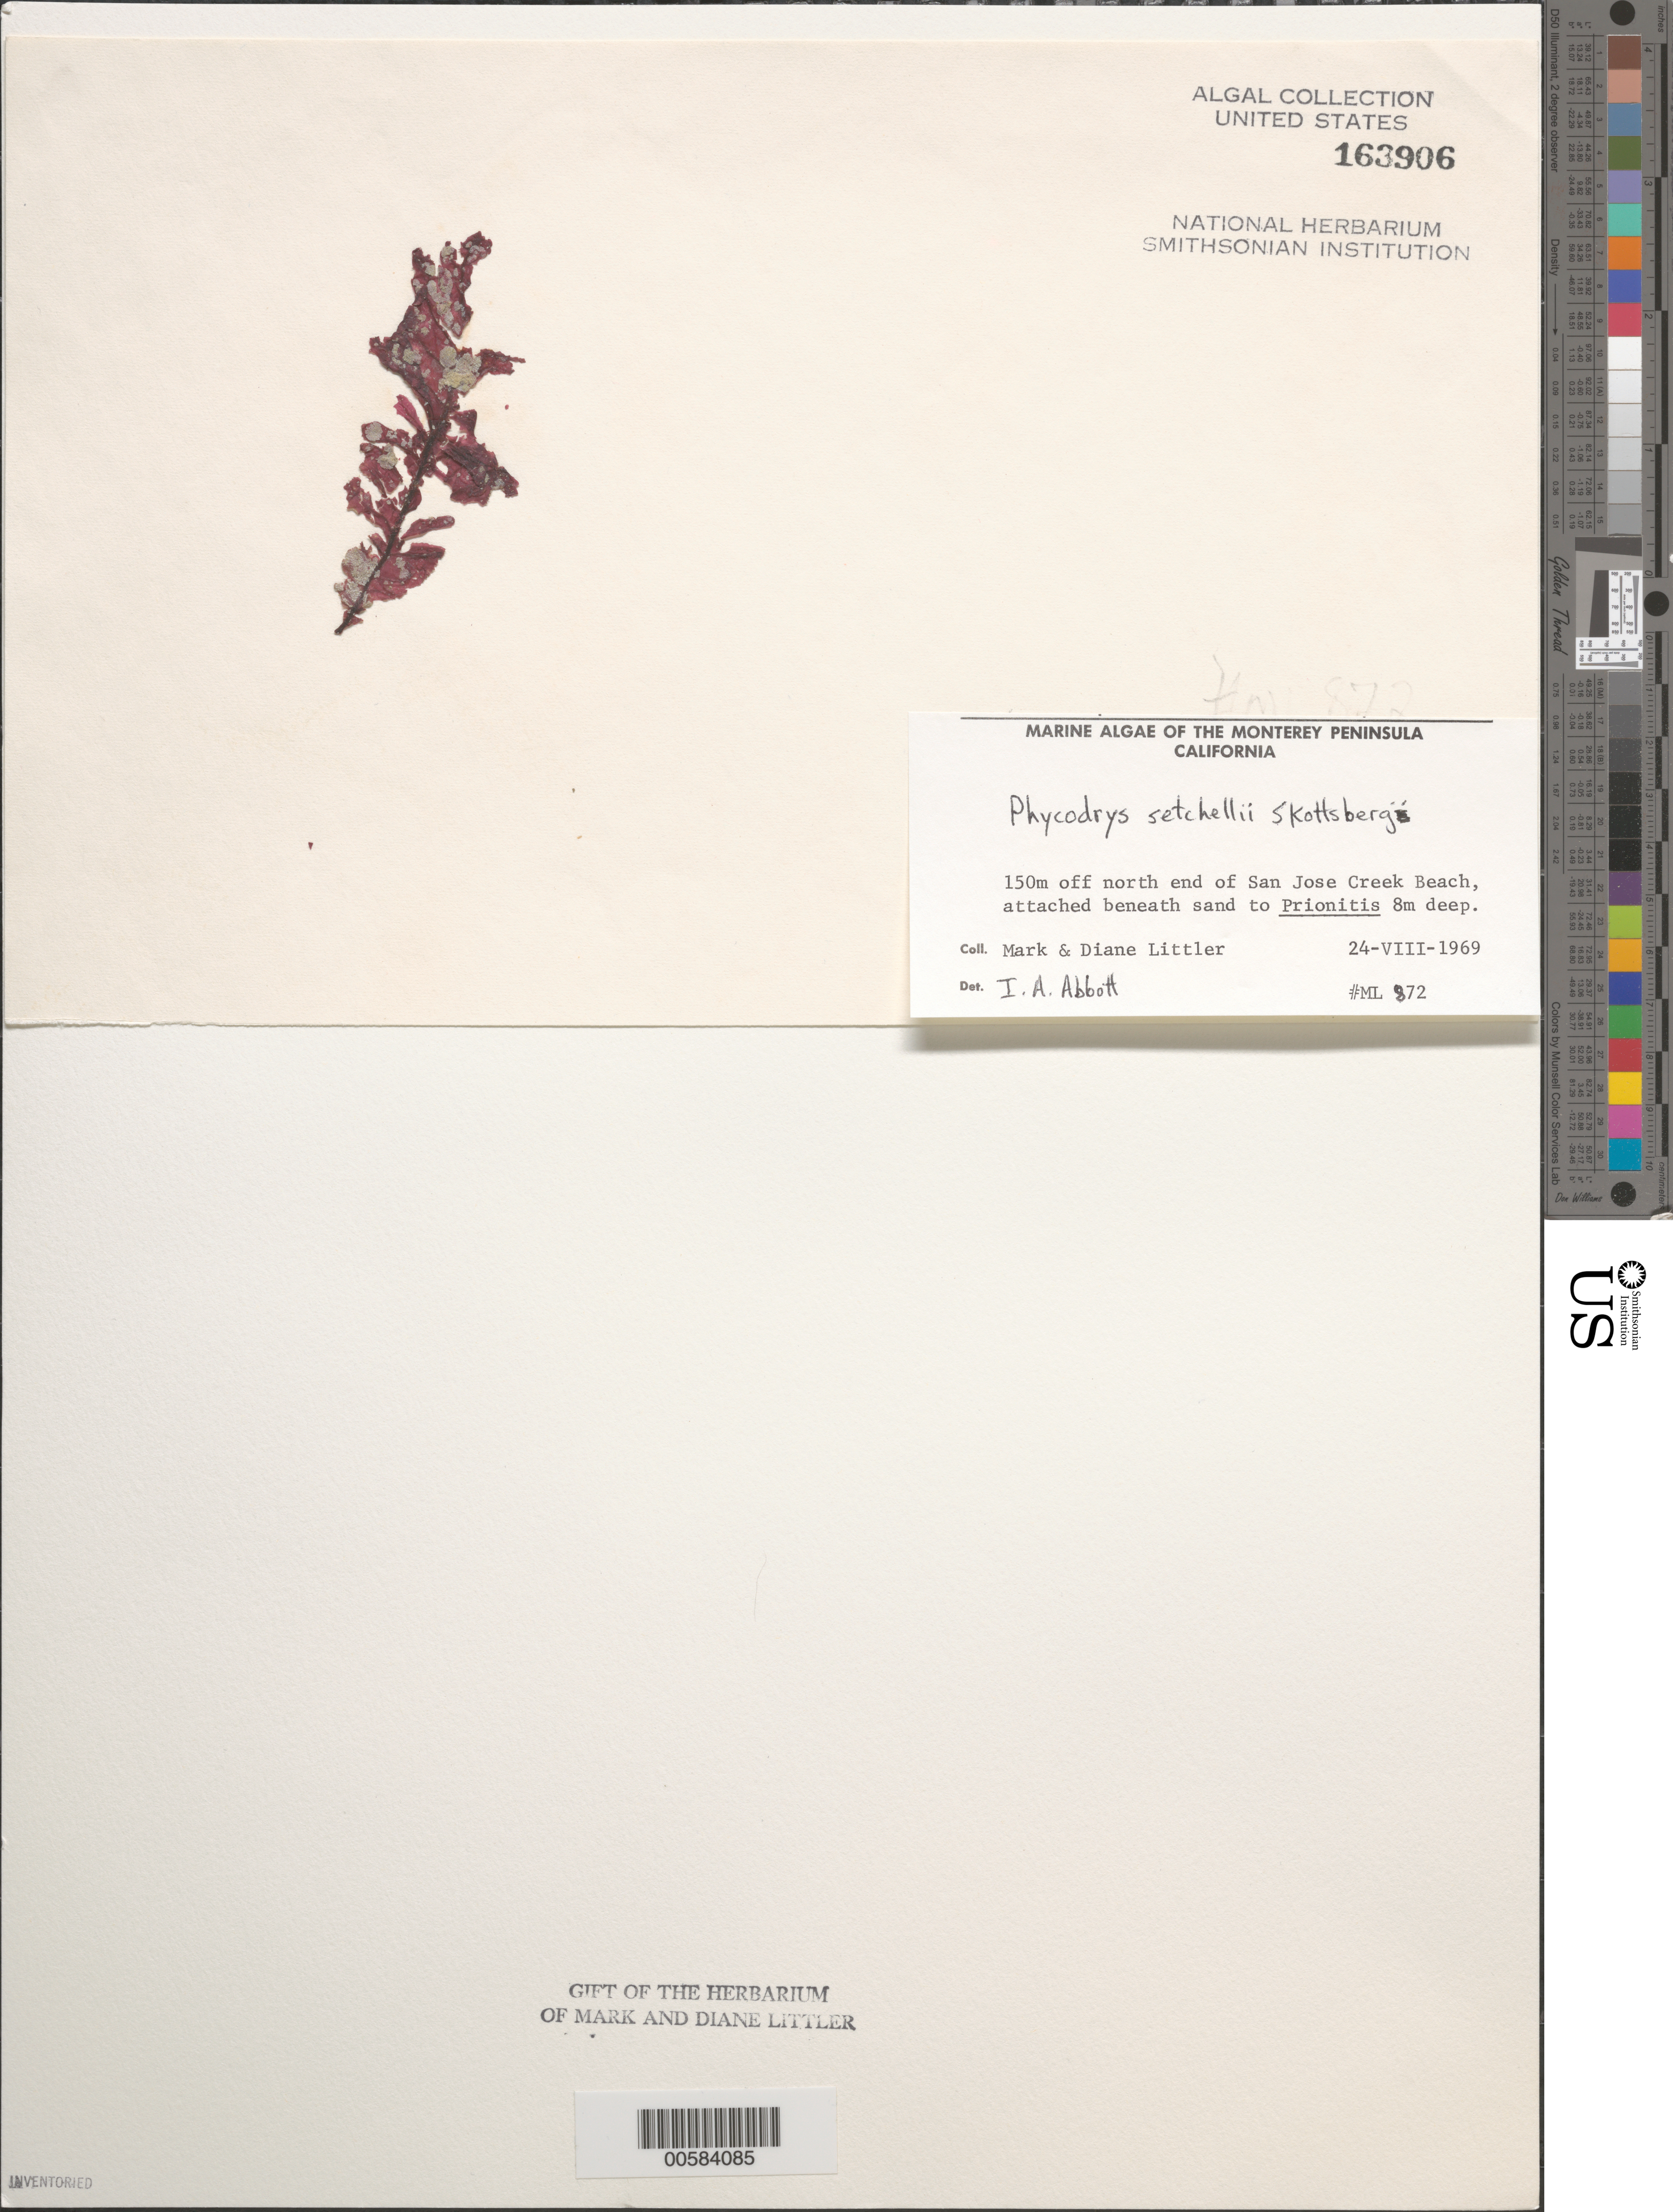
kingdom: Plantae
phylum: Rhodophyta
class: Florideophyceae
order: Ceramiales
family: Delesseriaceae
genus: Phycodrys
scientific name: Phycodrys setchellii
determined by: Abbott, Isabella A.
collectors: M. M. Littler & D. S. Littler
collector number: ML 872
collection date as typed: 24 Aug 1969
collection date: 1969-08-24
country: United States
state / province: California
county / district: Monterey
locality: San Jose Creek Beach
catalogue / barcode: US 163906